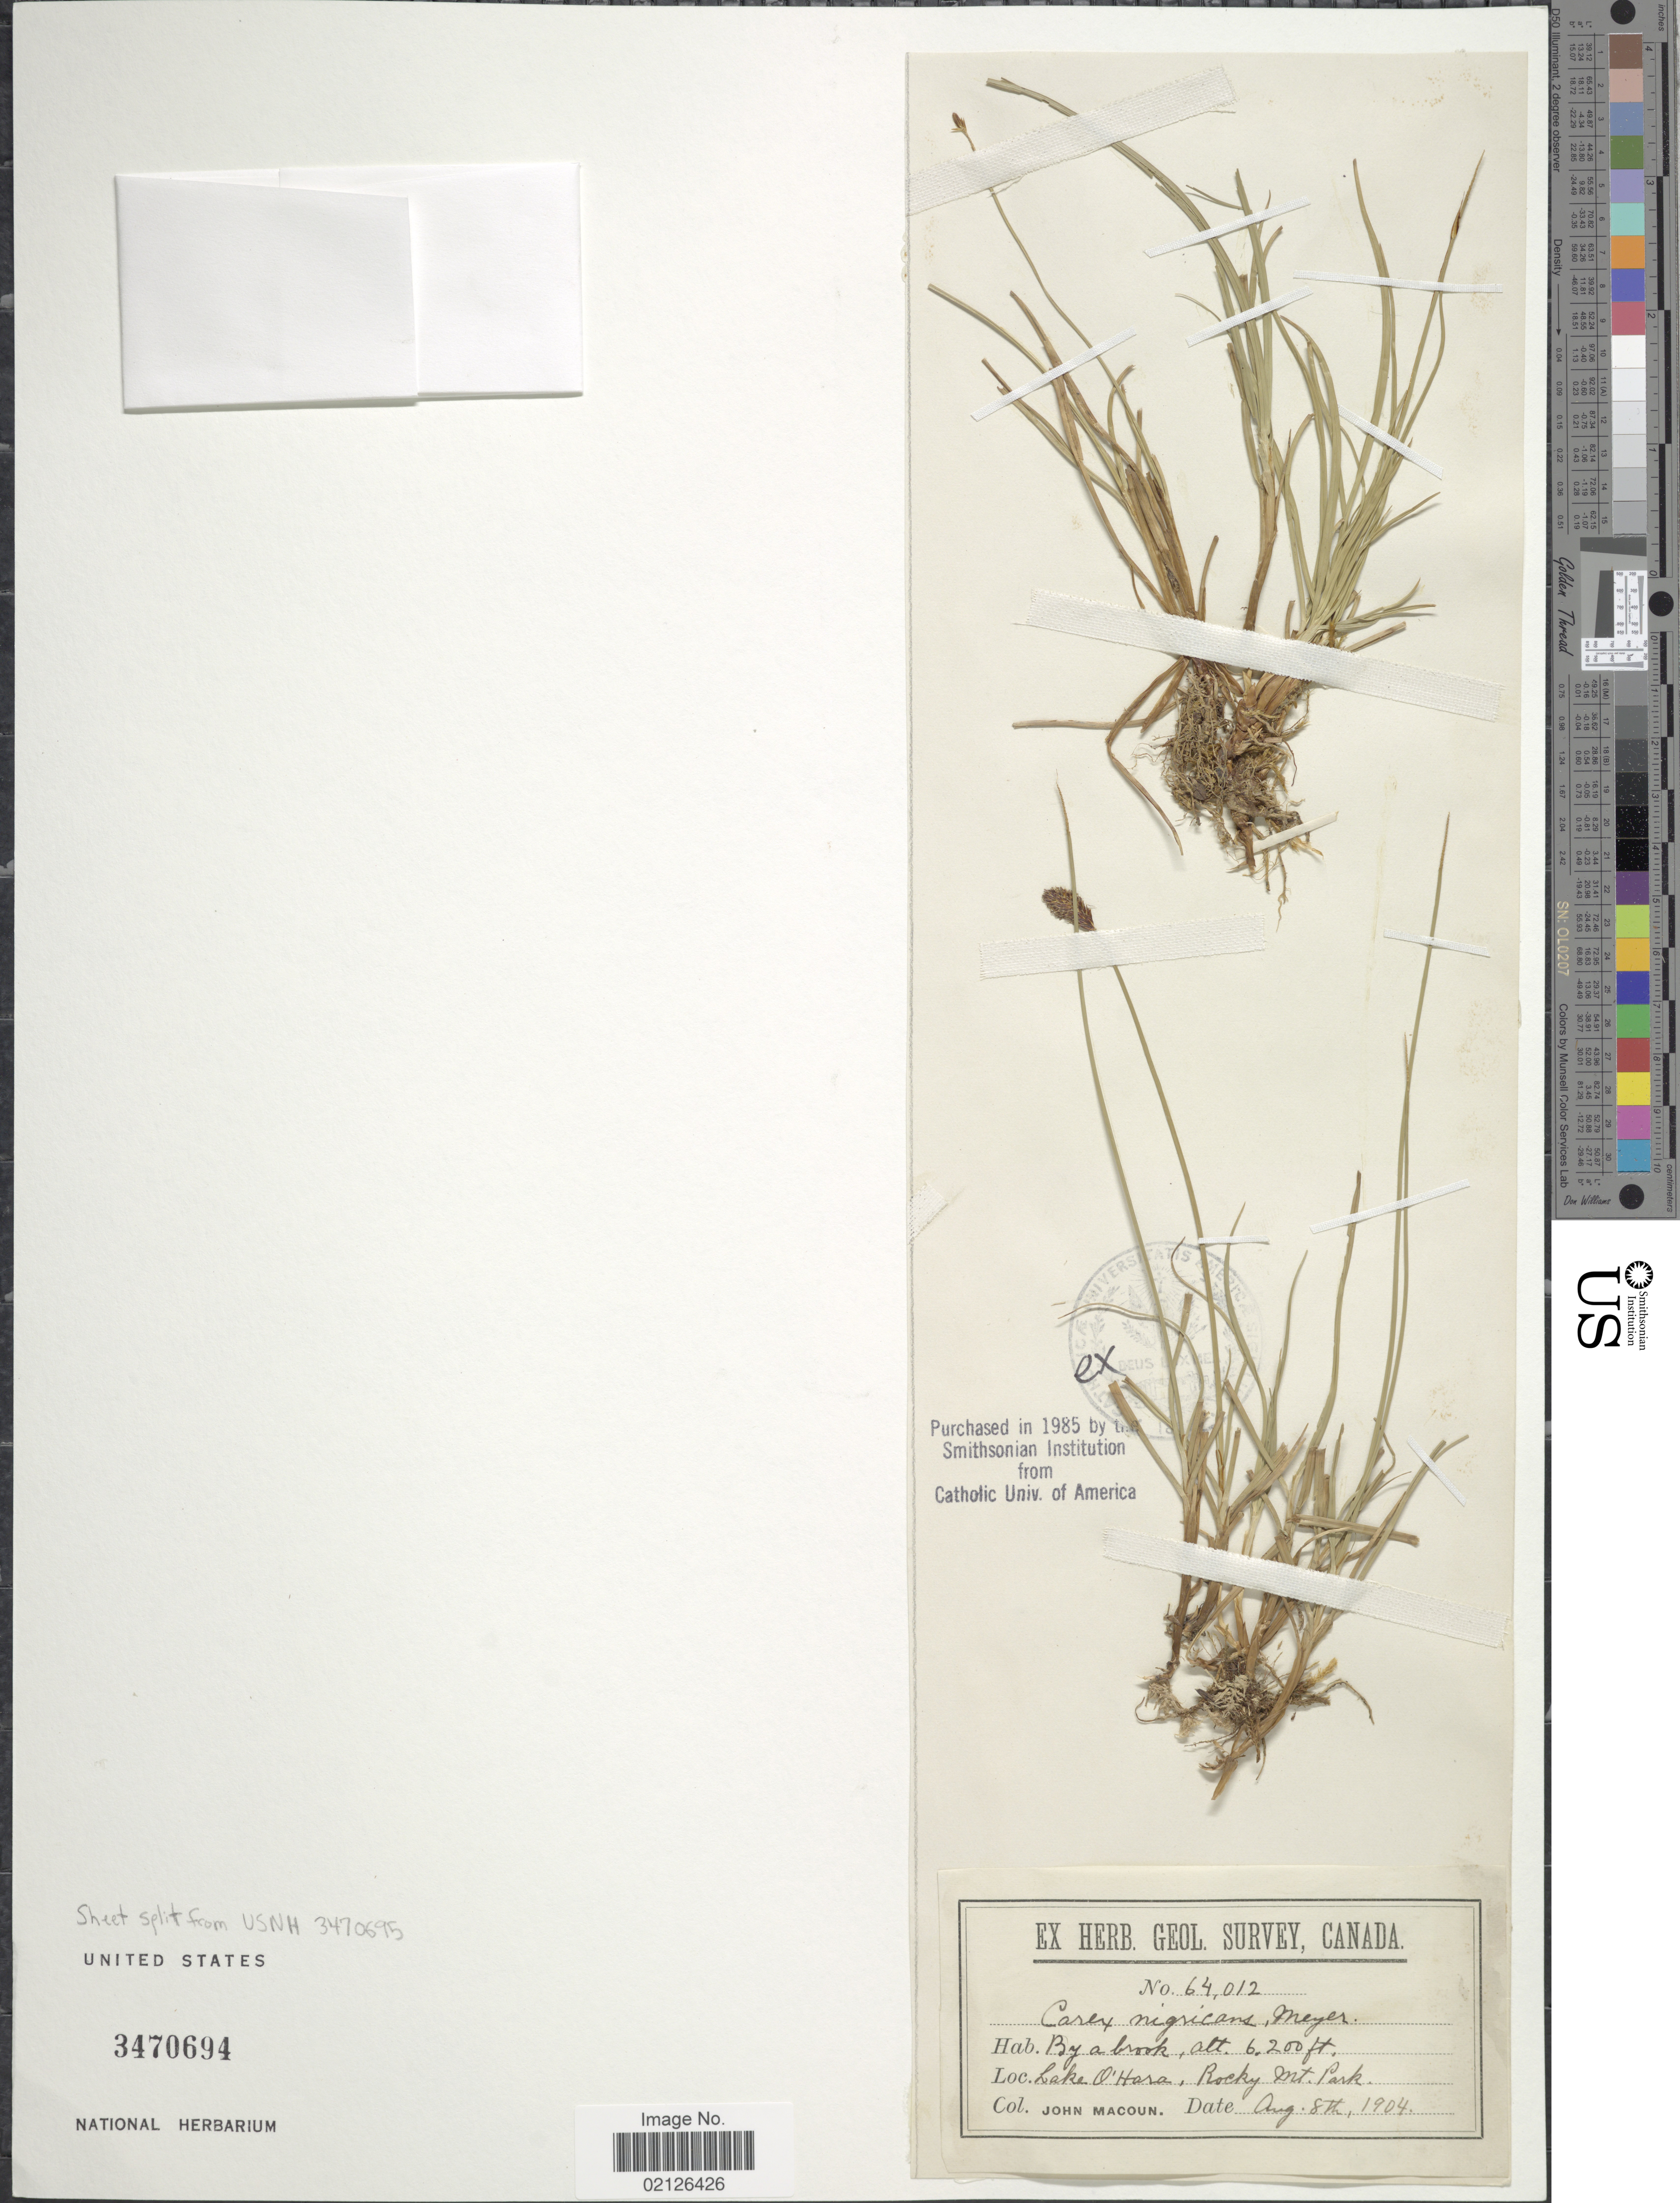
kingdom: Plantae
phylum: Tracheophyta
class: Liliopsida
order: Poales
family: Cyperaceae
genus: Carex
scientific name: Carex nigricans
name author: C.A. Mey.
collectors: J. Macoun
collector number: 64012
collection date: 1904-08-08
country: Canada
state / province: British Columbia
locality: By a brook, Lake O'Hara, Rocky Mt. Park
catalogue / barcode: US 3470694